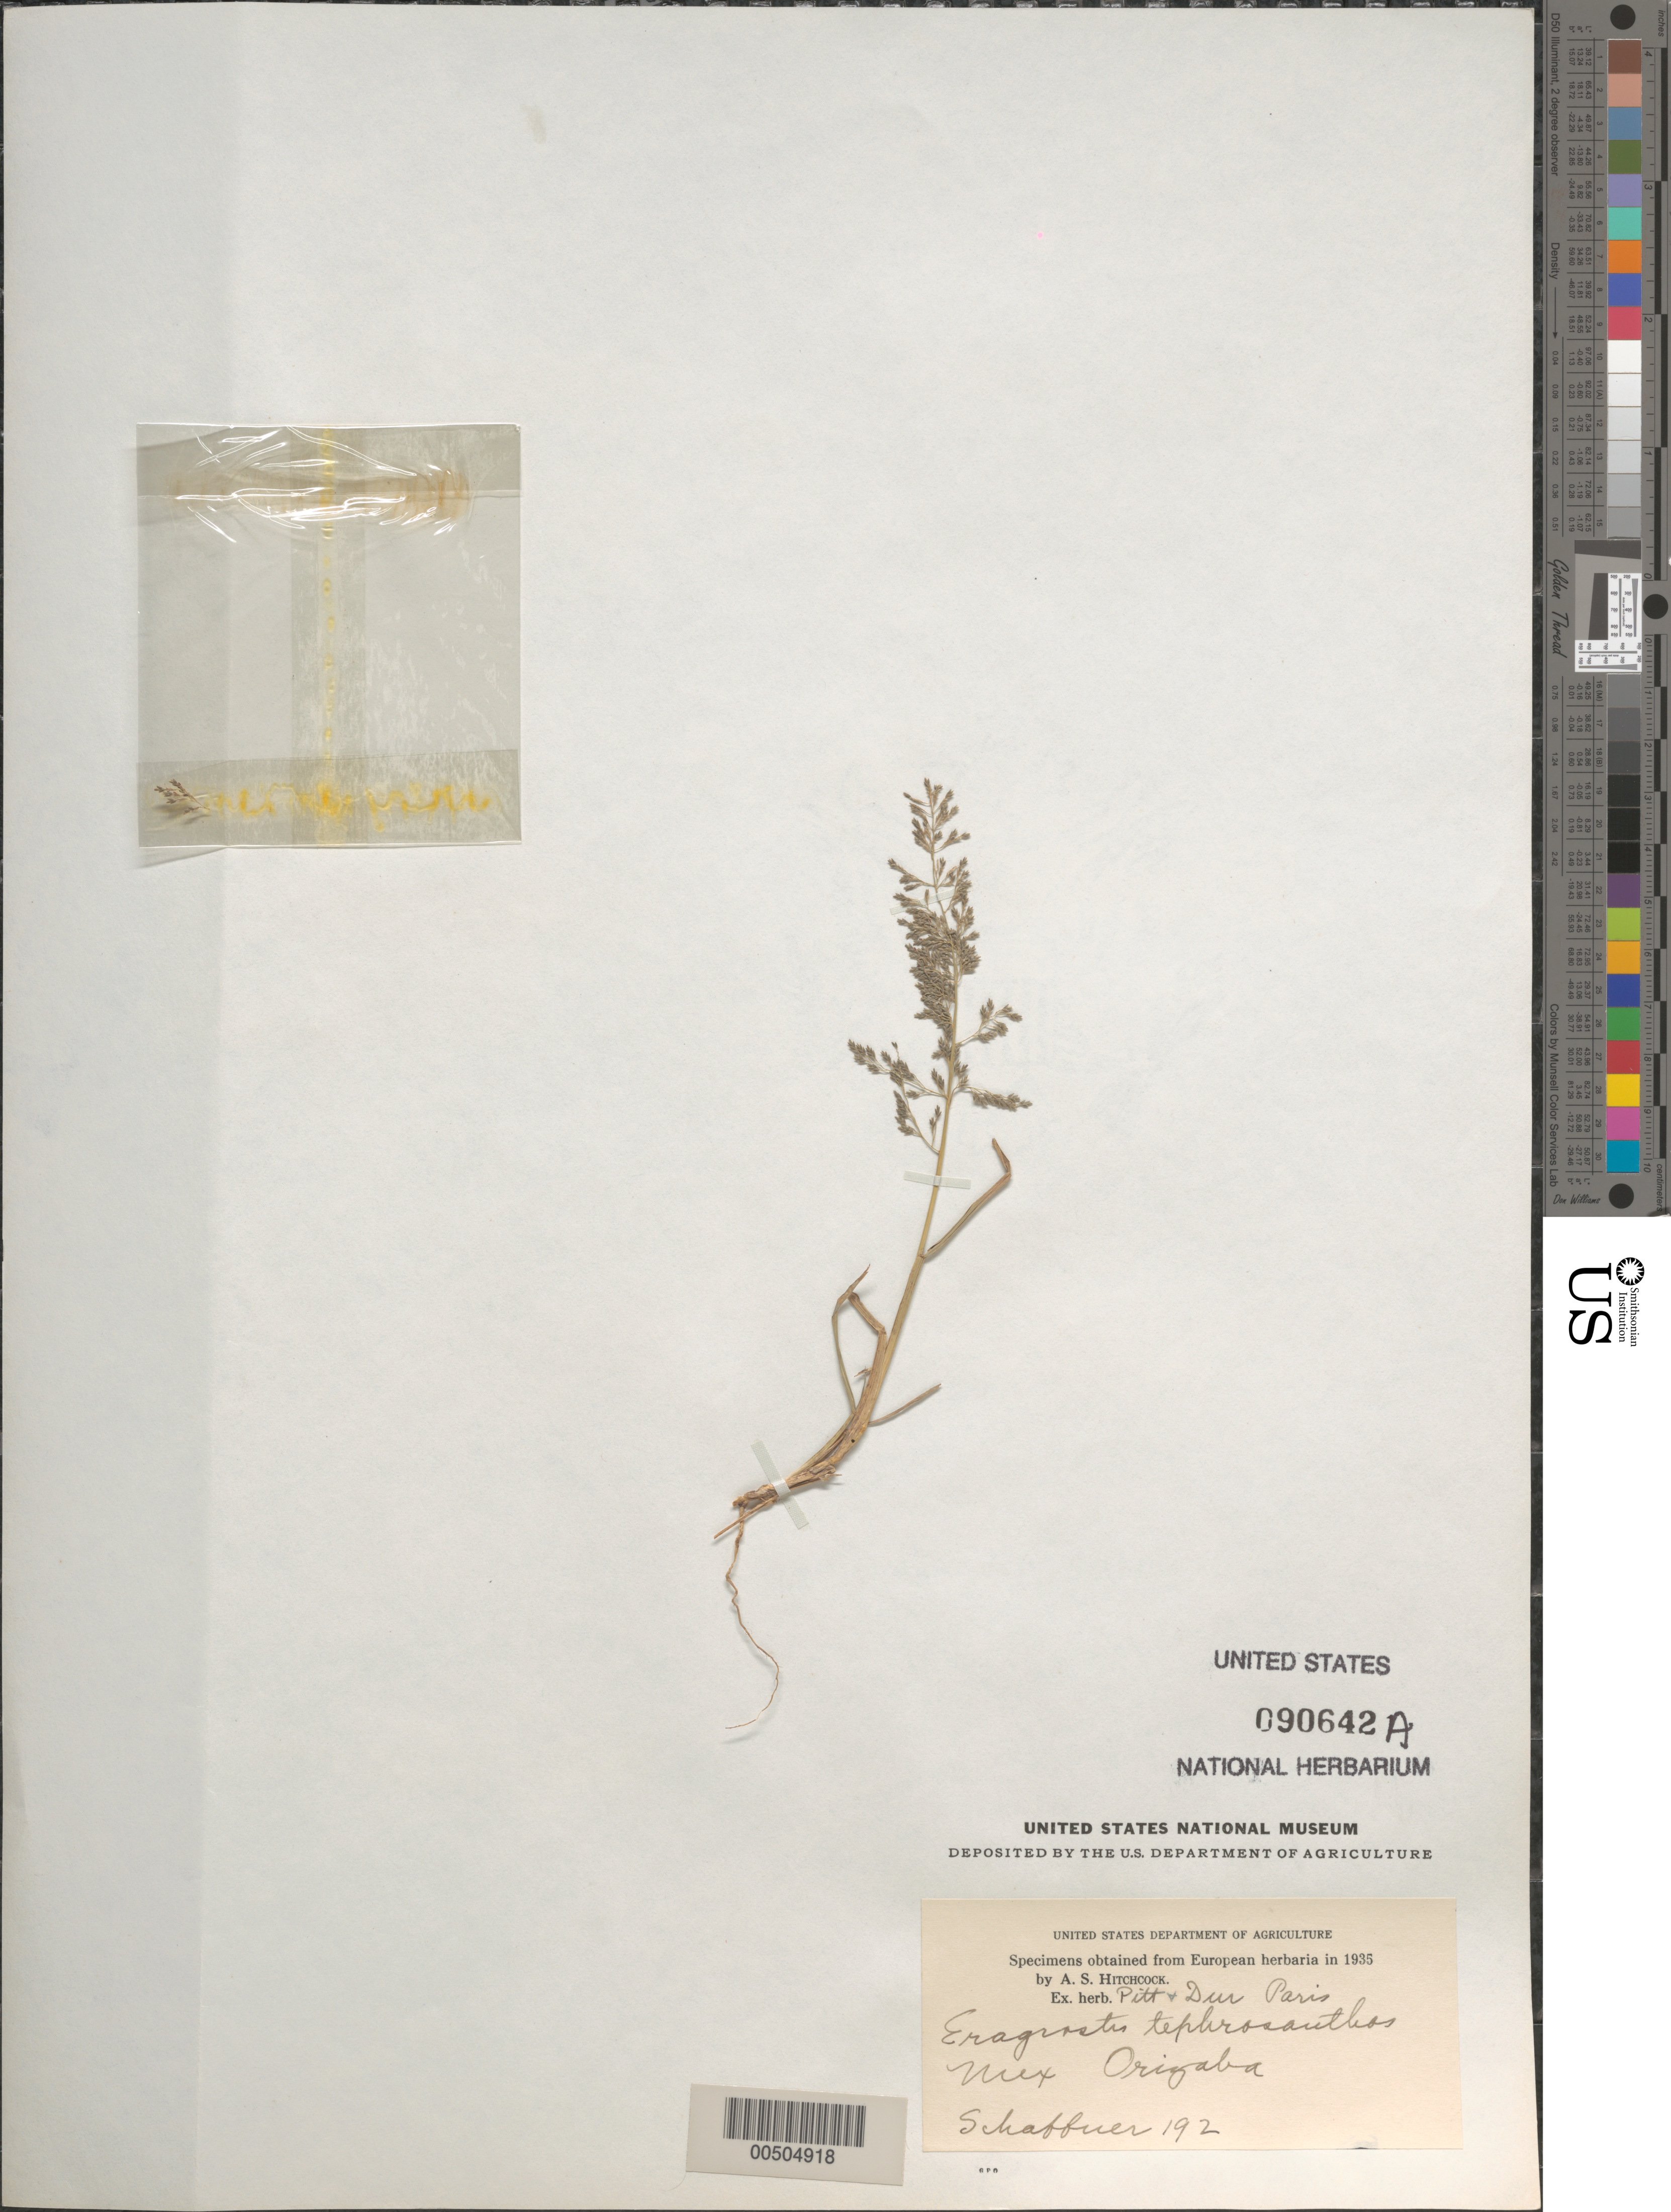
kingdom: Plantae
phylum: Tracheophyta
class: Liliopsida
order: Poales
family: Poaceae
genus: Eragrostis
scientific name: Eragrostis tephrosanthos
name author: Roem. & Schult.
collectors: -. Schaffner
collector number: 192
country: Mexico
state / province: Veracruz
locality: Orizaba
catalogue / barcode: US 90642A